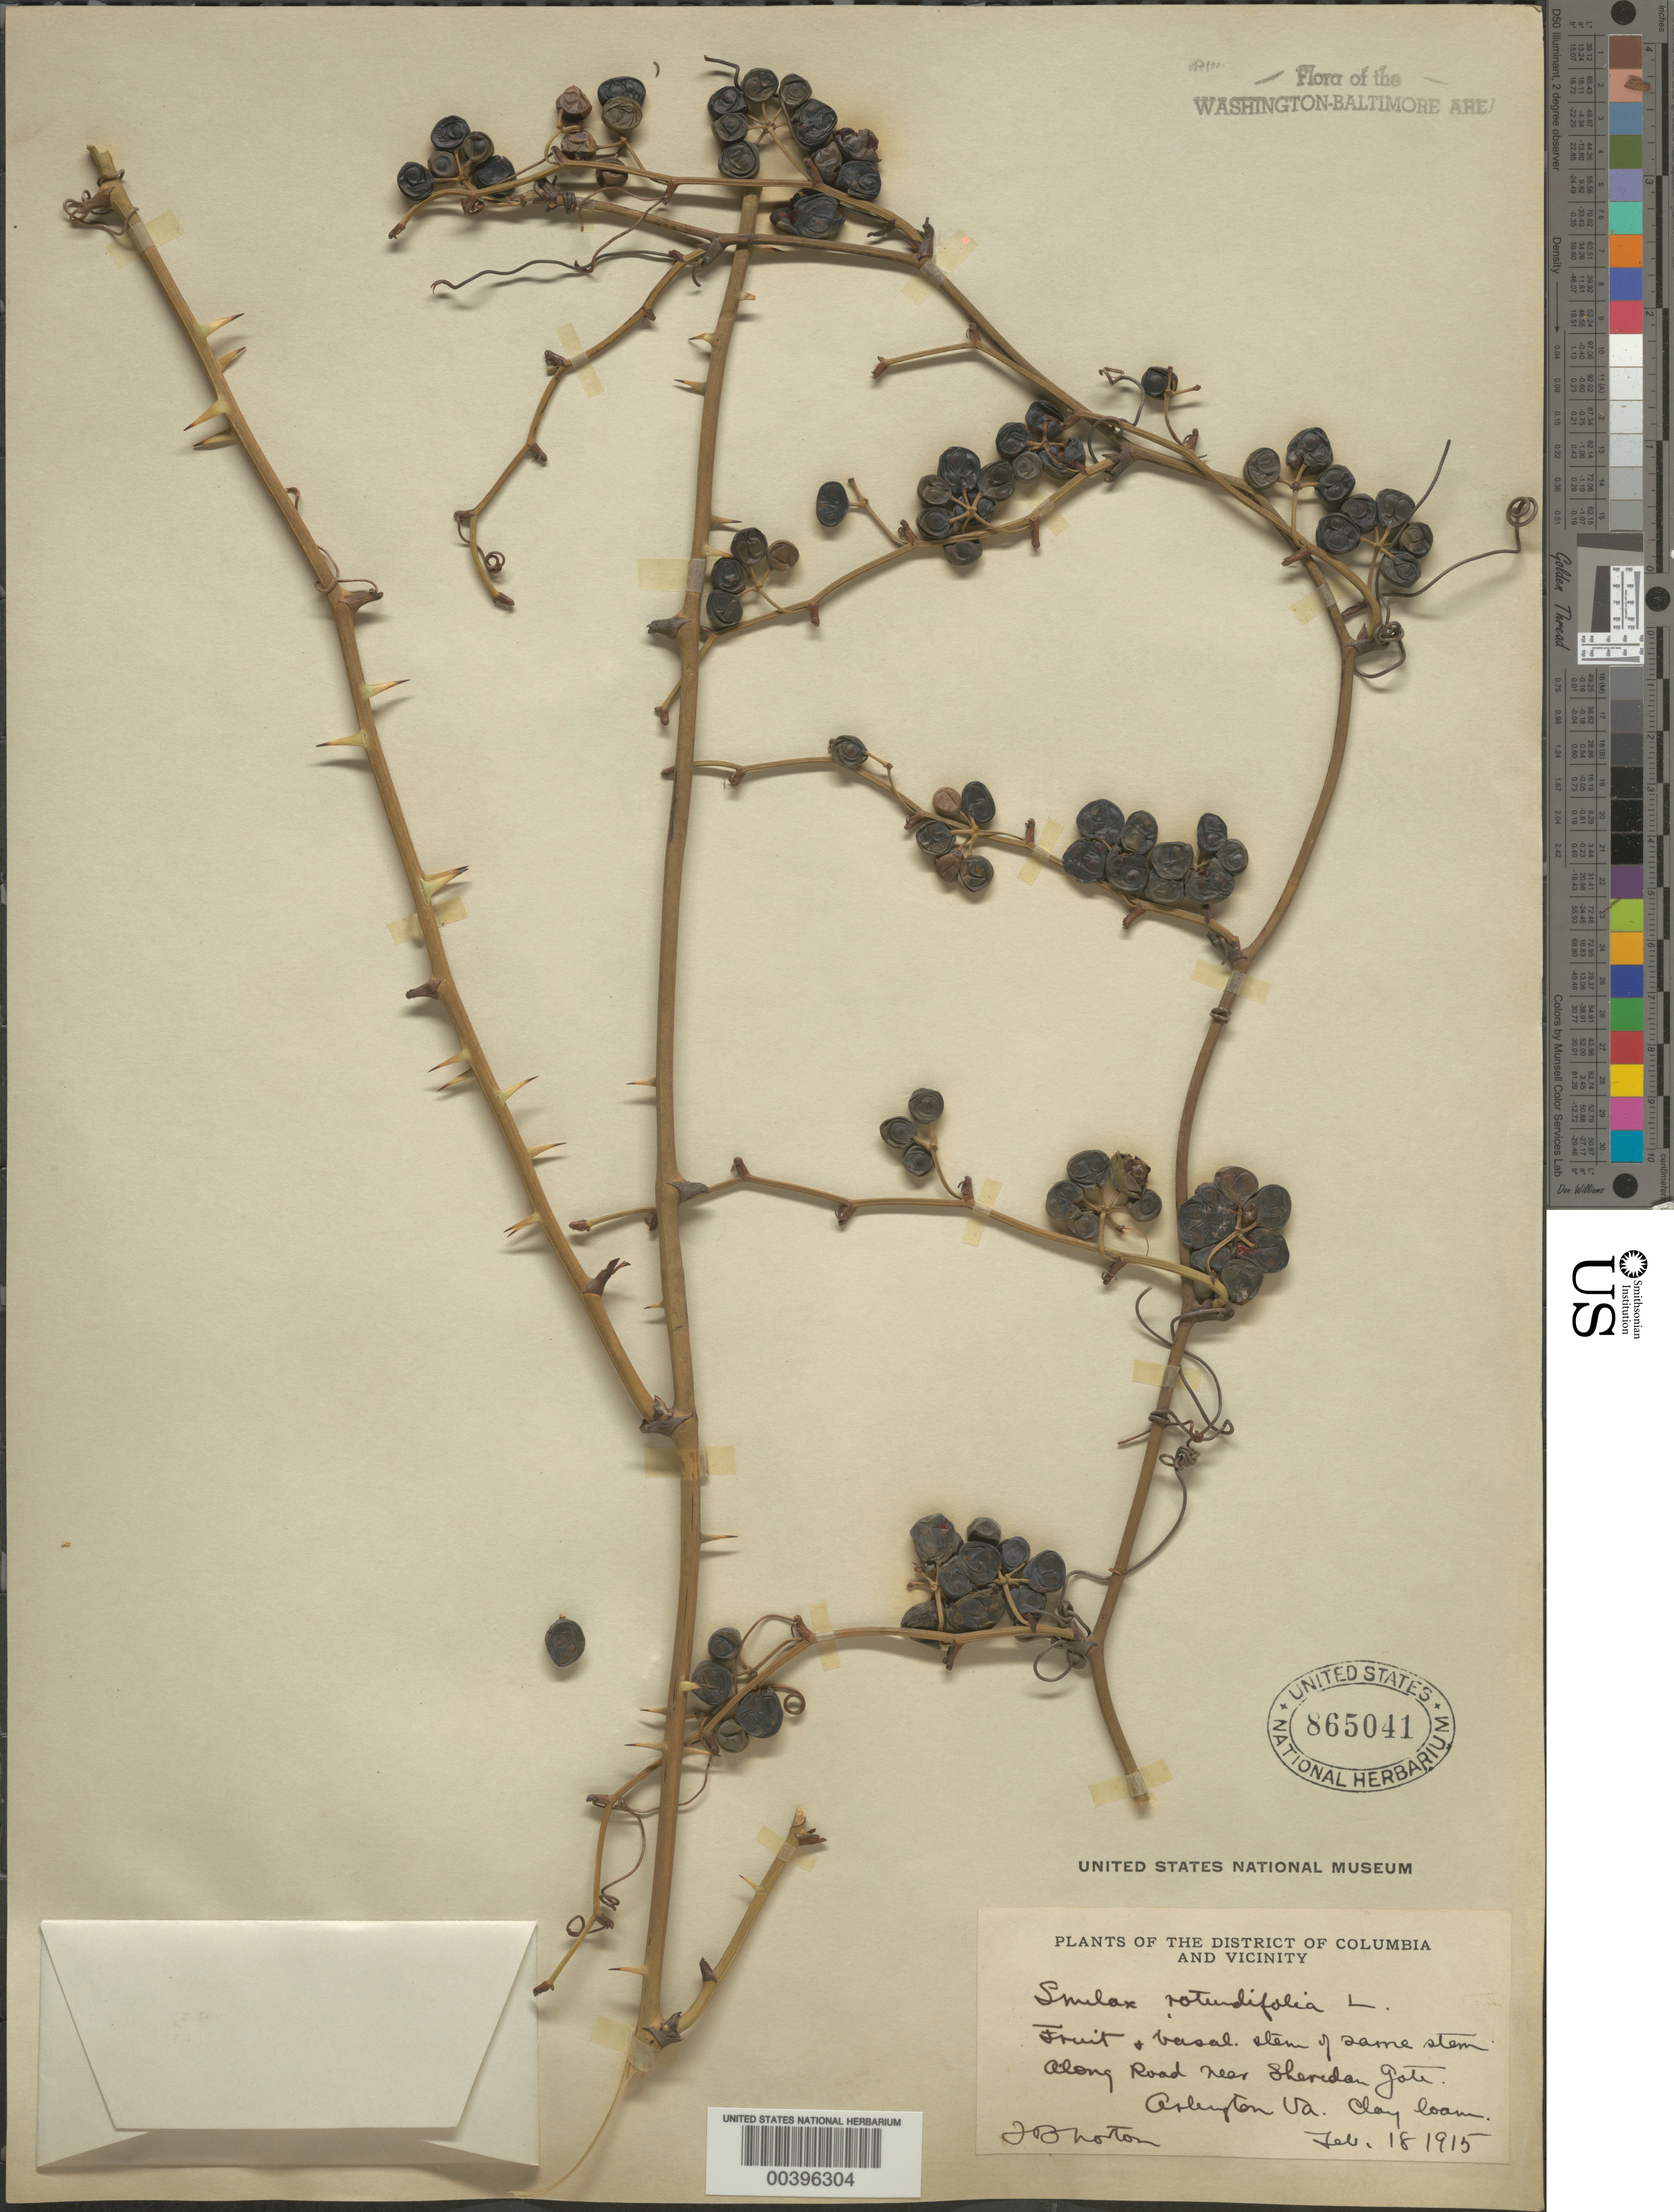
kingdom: Plantae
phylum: Tracheophyta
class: Liliopsida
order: Liliales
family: Smilacaceae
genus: Smilax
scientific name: Smilax rotundifolia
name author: L.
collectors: J. Norton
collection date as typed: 18 Feb 1915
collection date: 1915-02-18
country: United States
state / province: Virginia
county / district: Arlington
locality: Near Sheridan Gate, Arlington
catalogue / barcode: US 865041